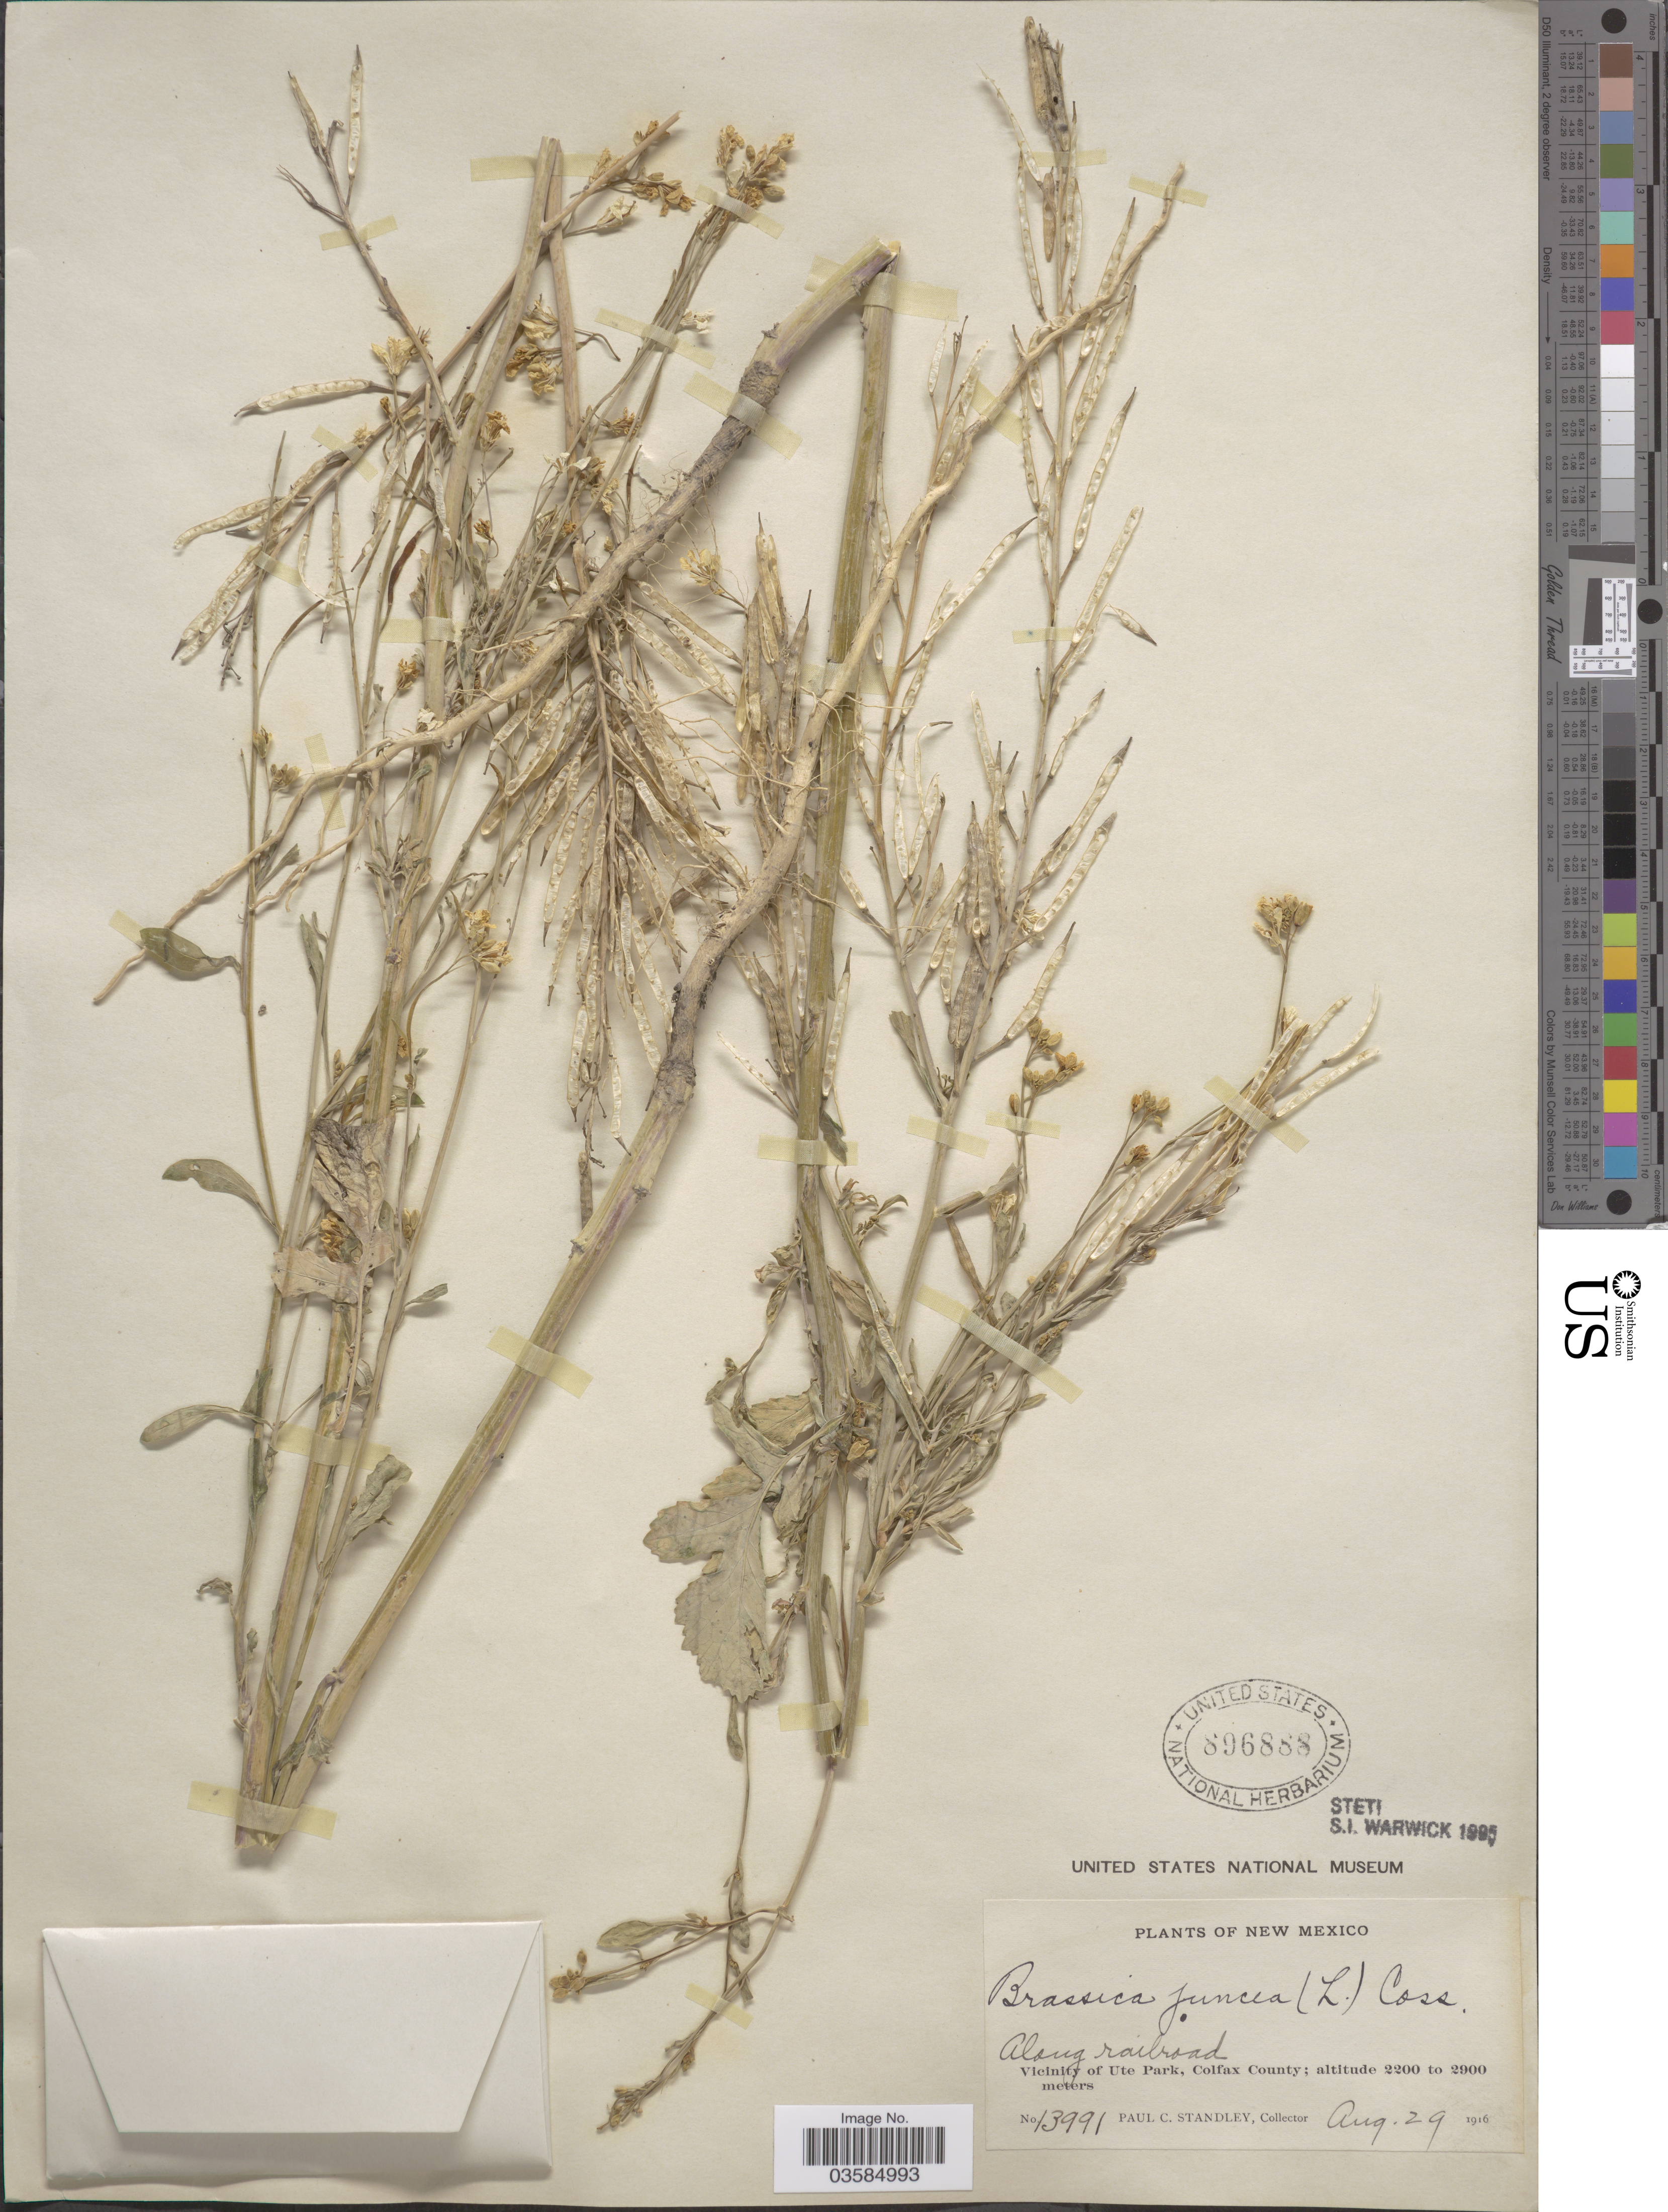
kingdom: Plantae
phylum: Tracheophyta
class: Magnoliopsida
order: Brassicales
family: Brassicaceae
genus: Brassica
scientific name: Brassica juncea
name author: (L.) Czern.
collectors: P. C. Standley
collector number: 13991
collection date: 1916-08-29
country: United States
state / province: New Mexico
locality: Along railroad. Vicinity of Ute Park, Colfax County.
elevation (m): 2200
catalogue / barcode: US 896888